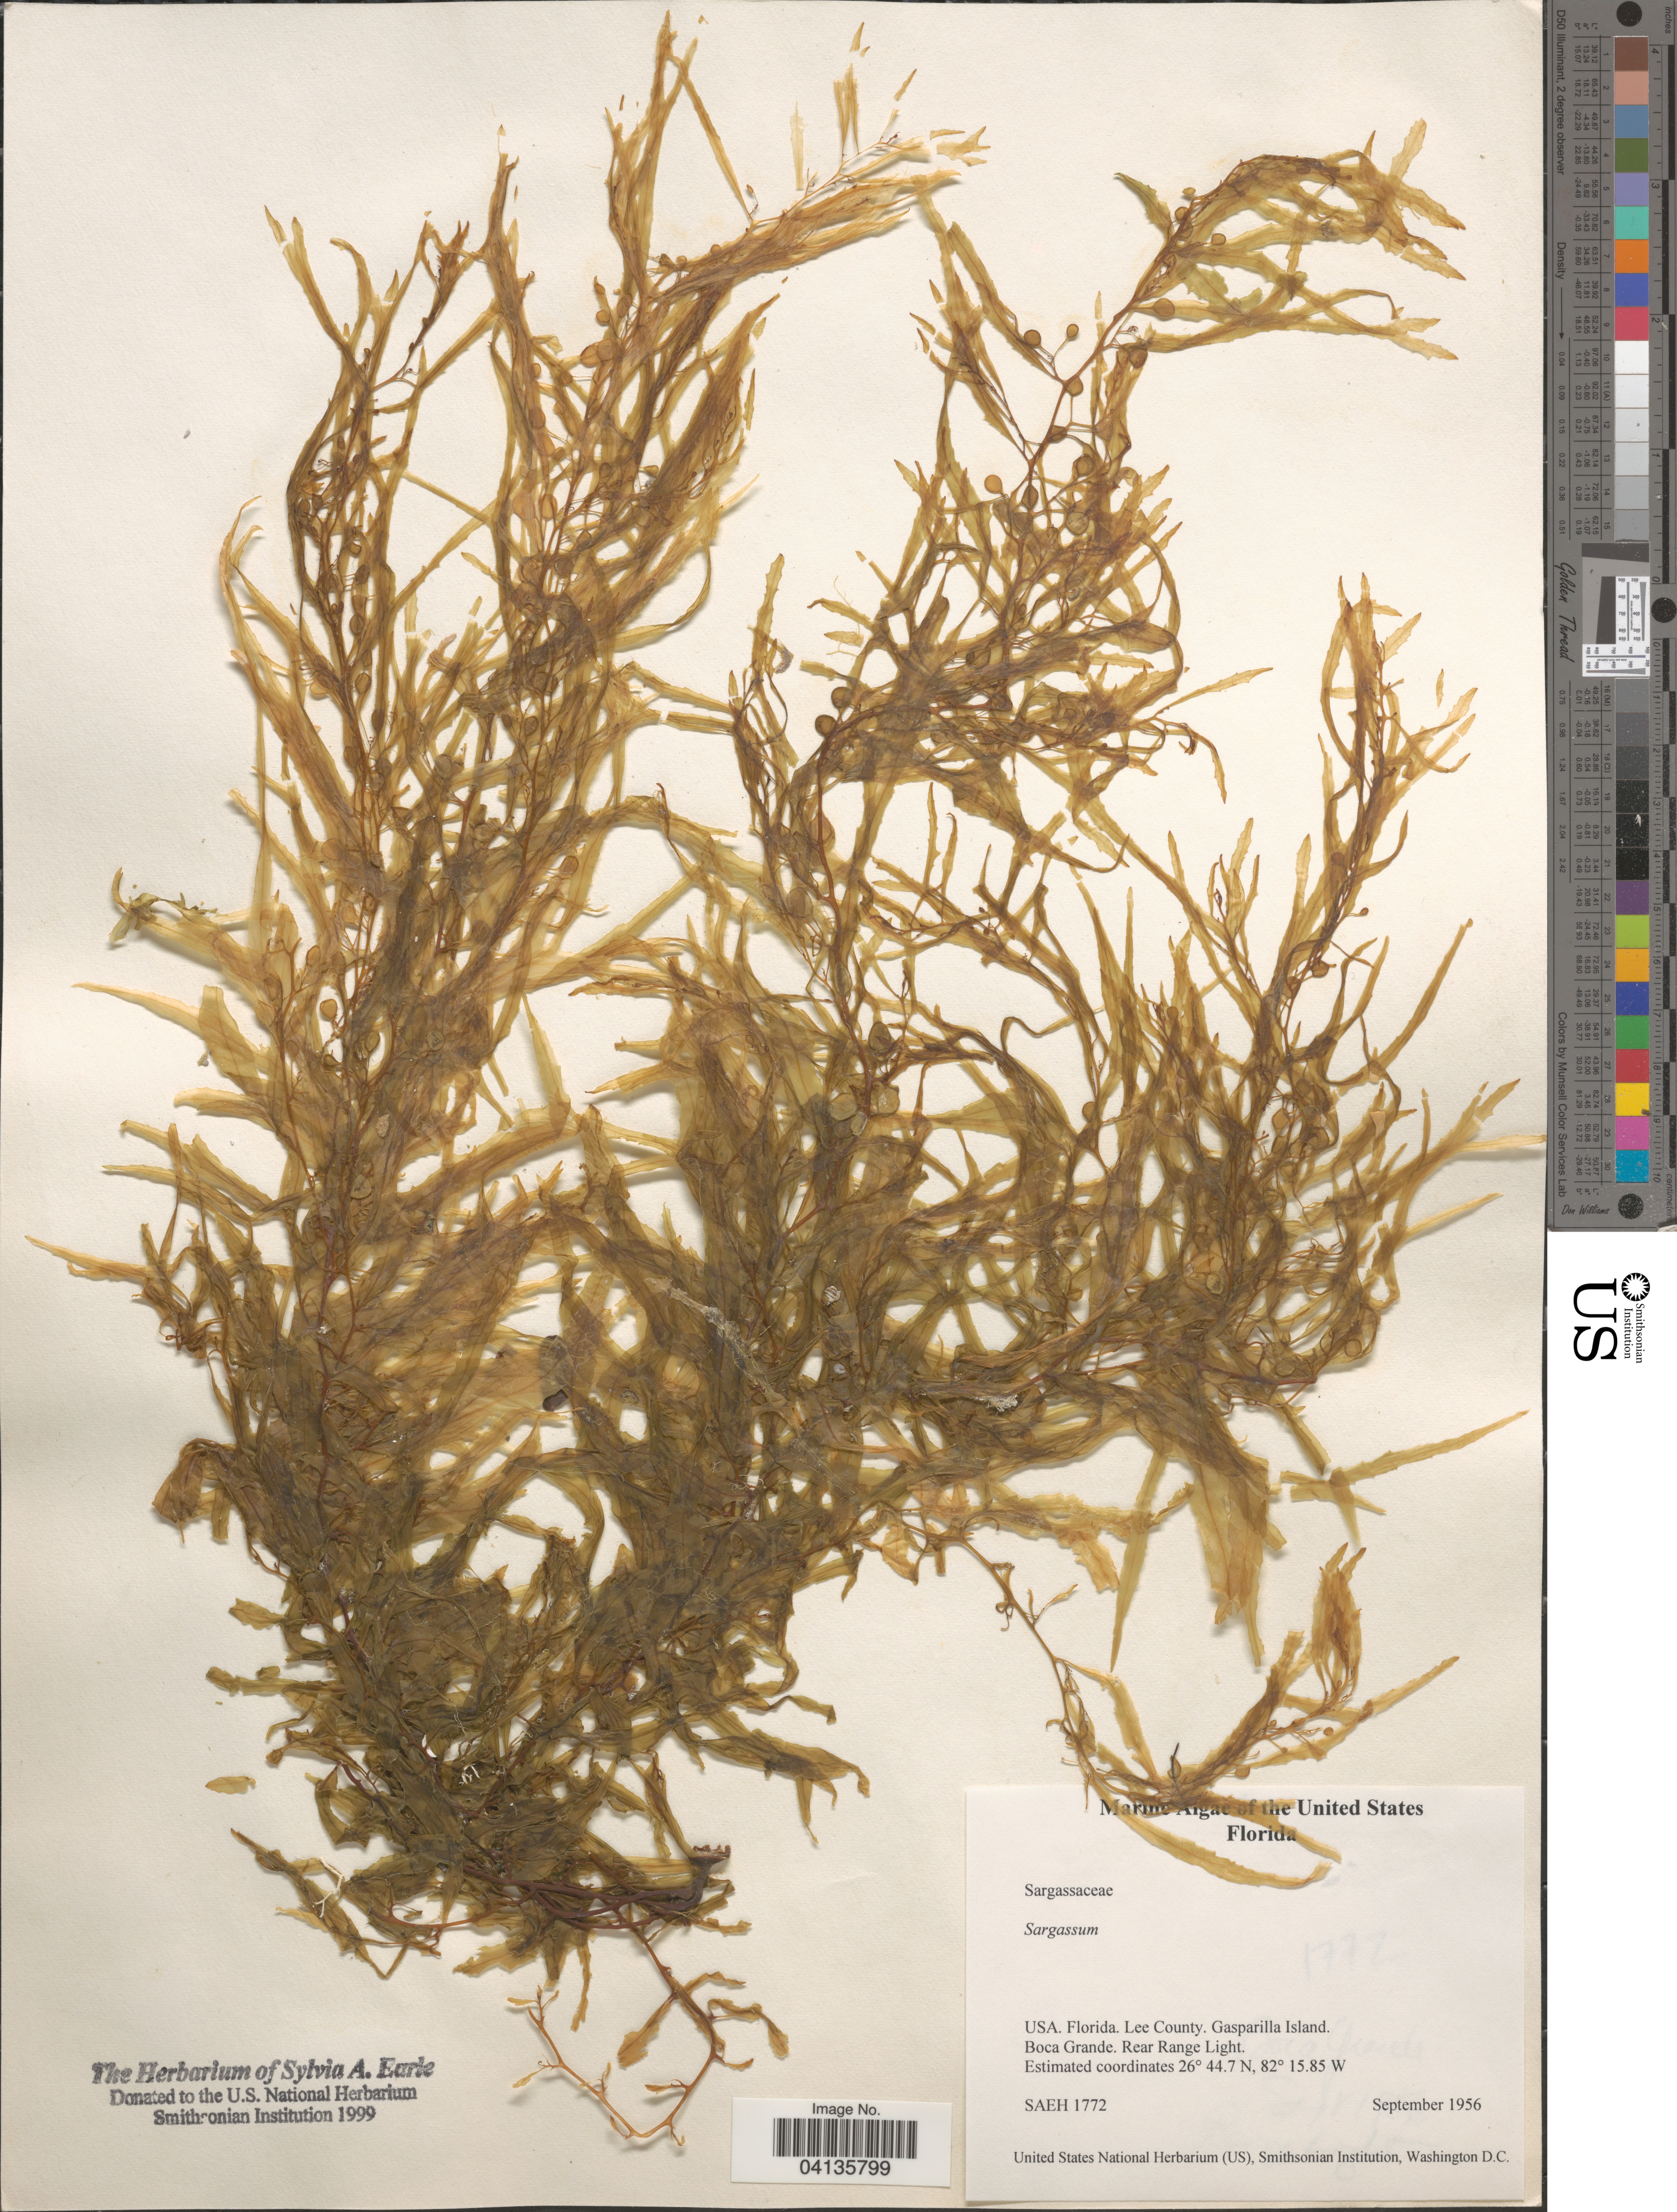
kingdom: Chromista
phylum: Ochrophyta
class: Phaeophyceae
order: Fucales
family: Sargassaceae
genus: Sargassum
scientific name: Sargassum sp.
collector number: SAEH 1772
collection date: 1956-09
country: United States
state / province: Florida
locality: Lee County. Gasparilla Island. Boca Grande. Rear Range Light.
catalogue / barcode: US 238646